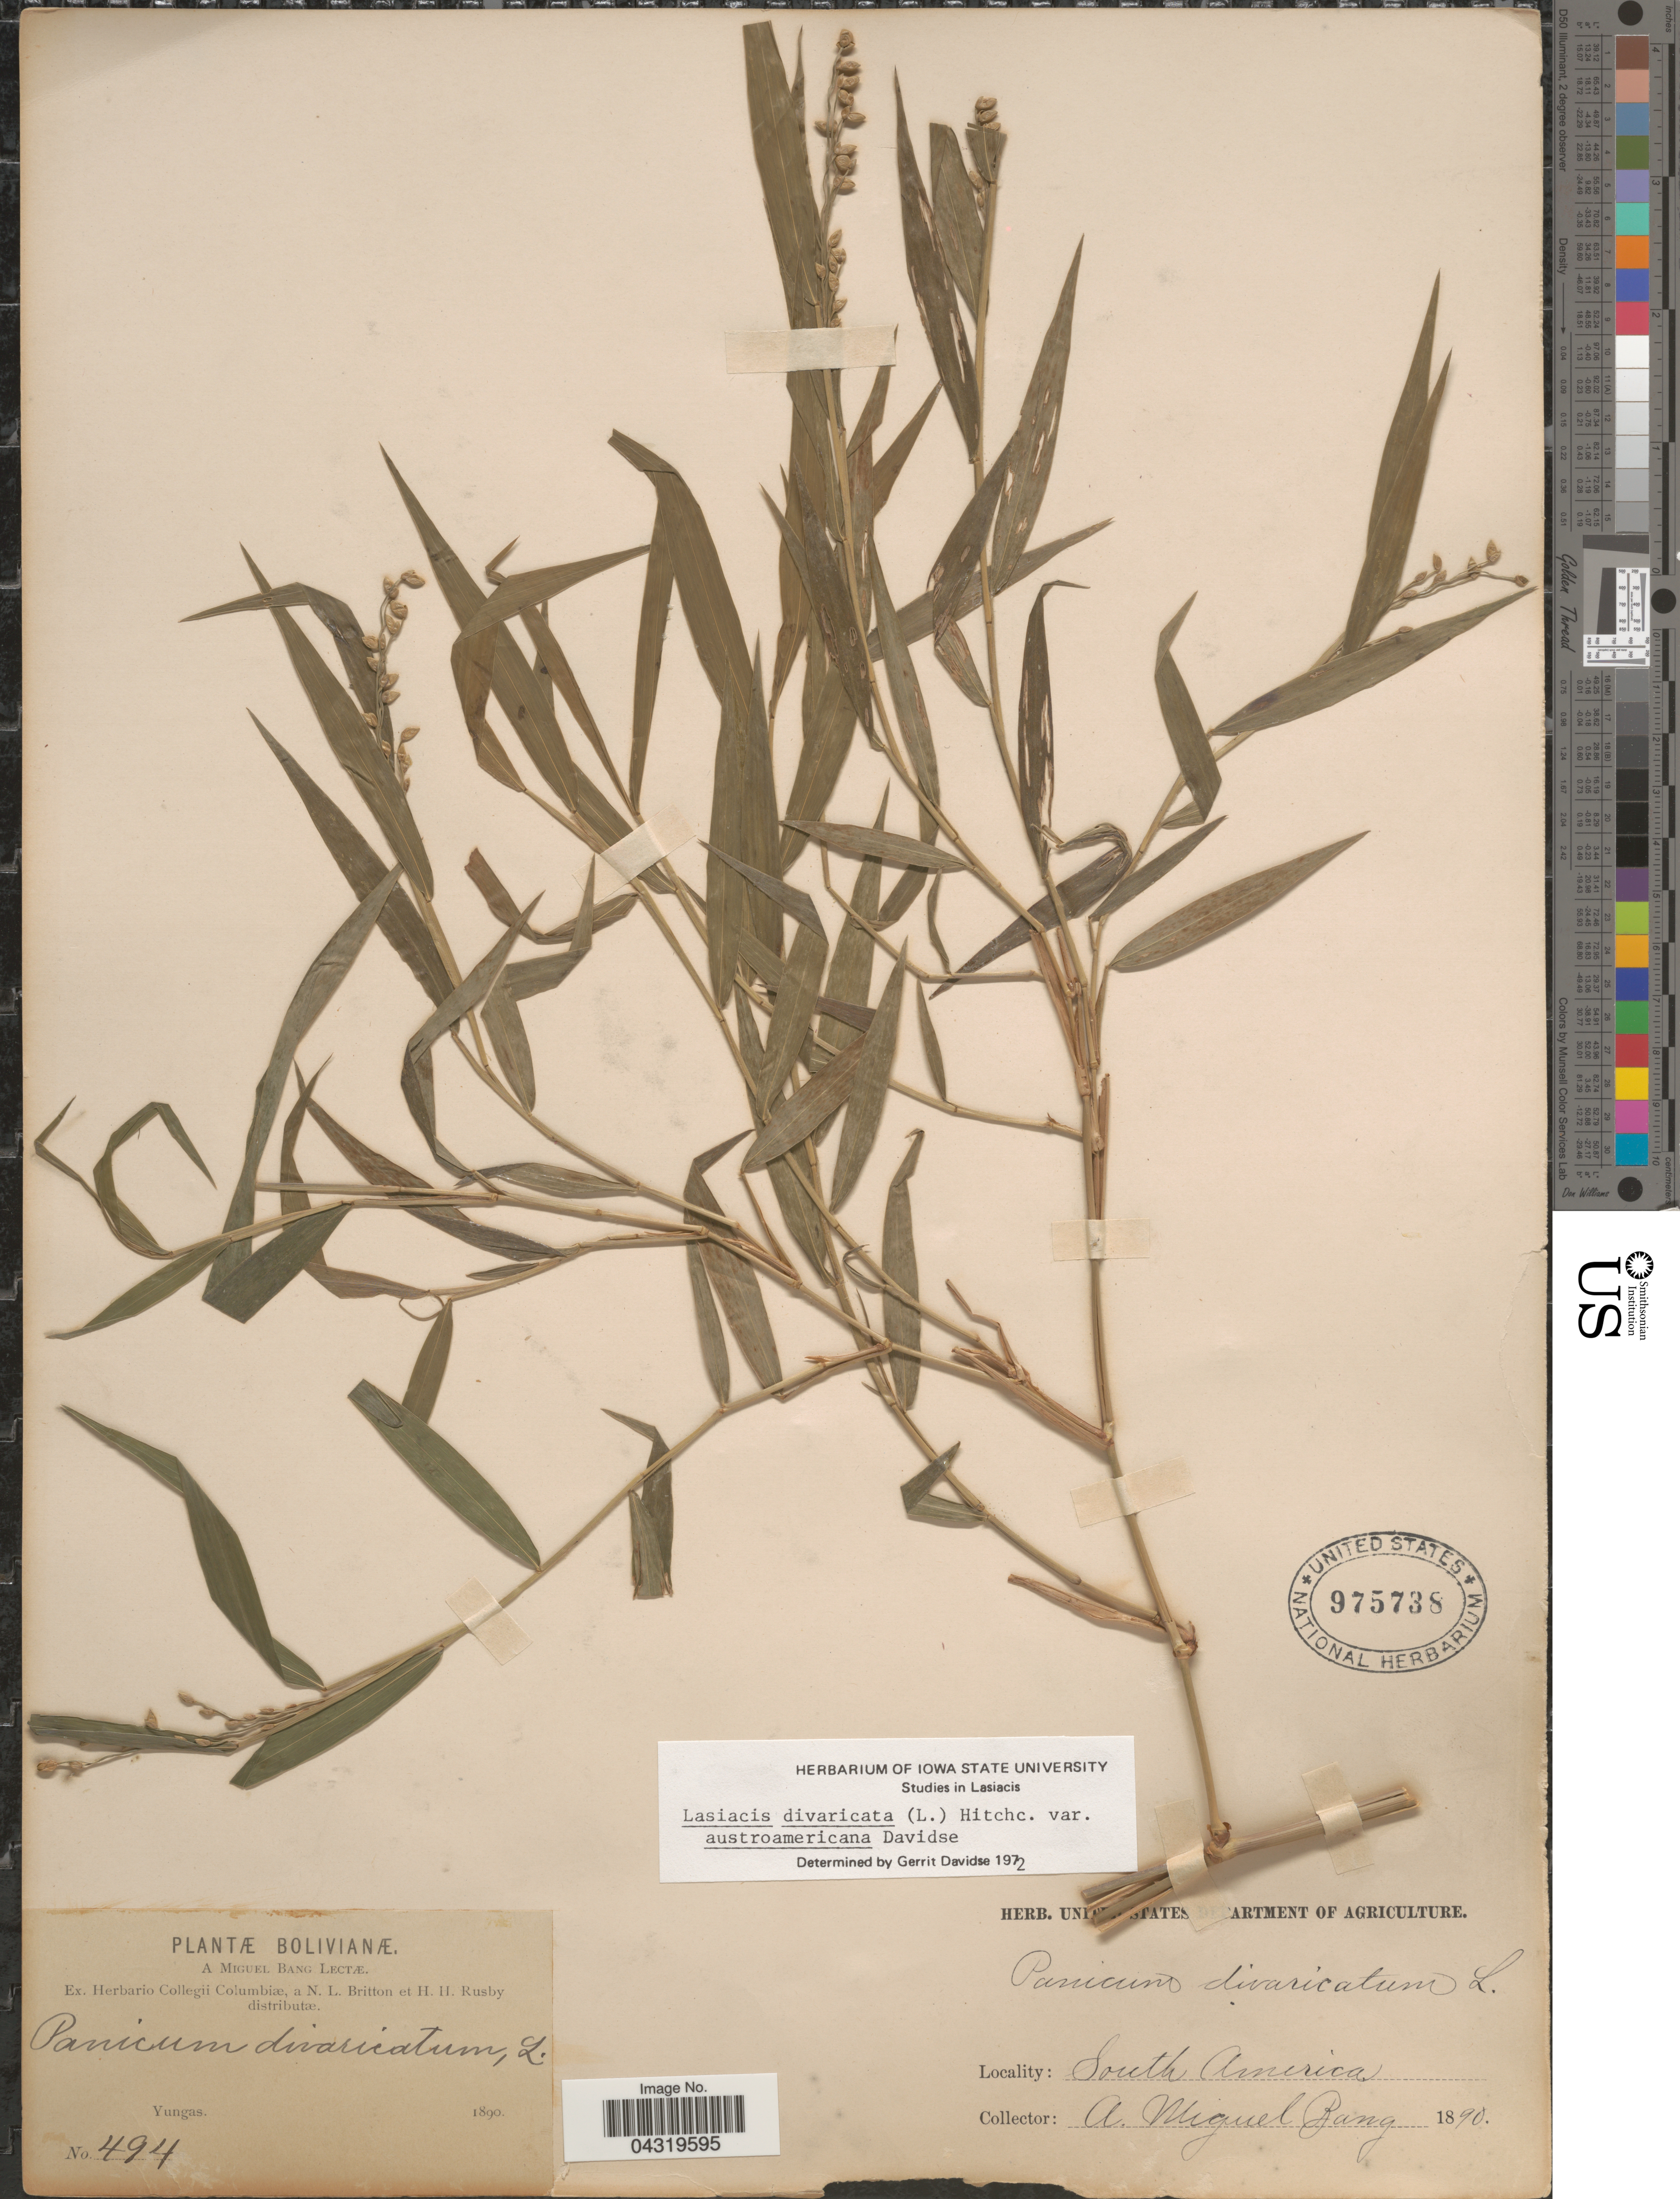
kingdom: Plantae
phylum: Tracheophyta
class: Liliopsida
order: Poales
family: Poaceae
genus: Lasiacis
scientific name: Lasiacis divaricata var. austroamericana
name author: Davidse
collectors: M. Bang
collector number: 494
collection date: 1890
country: Bolivia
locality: Yungas.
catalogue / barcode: US 975738